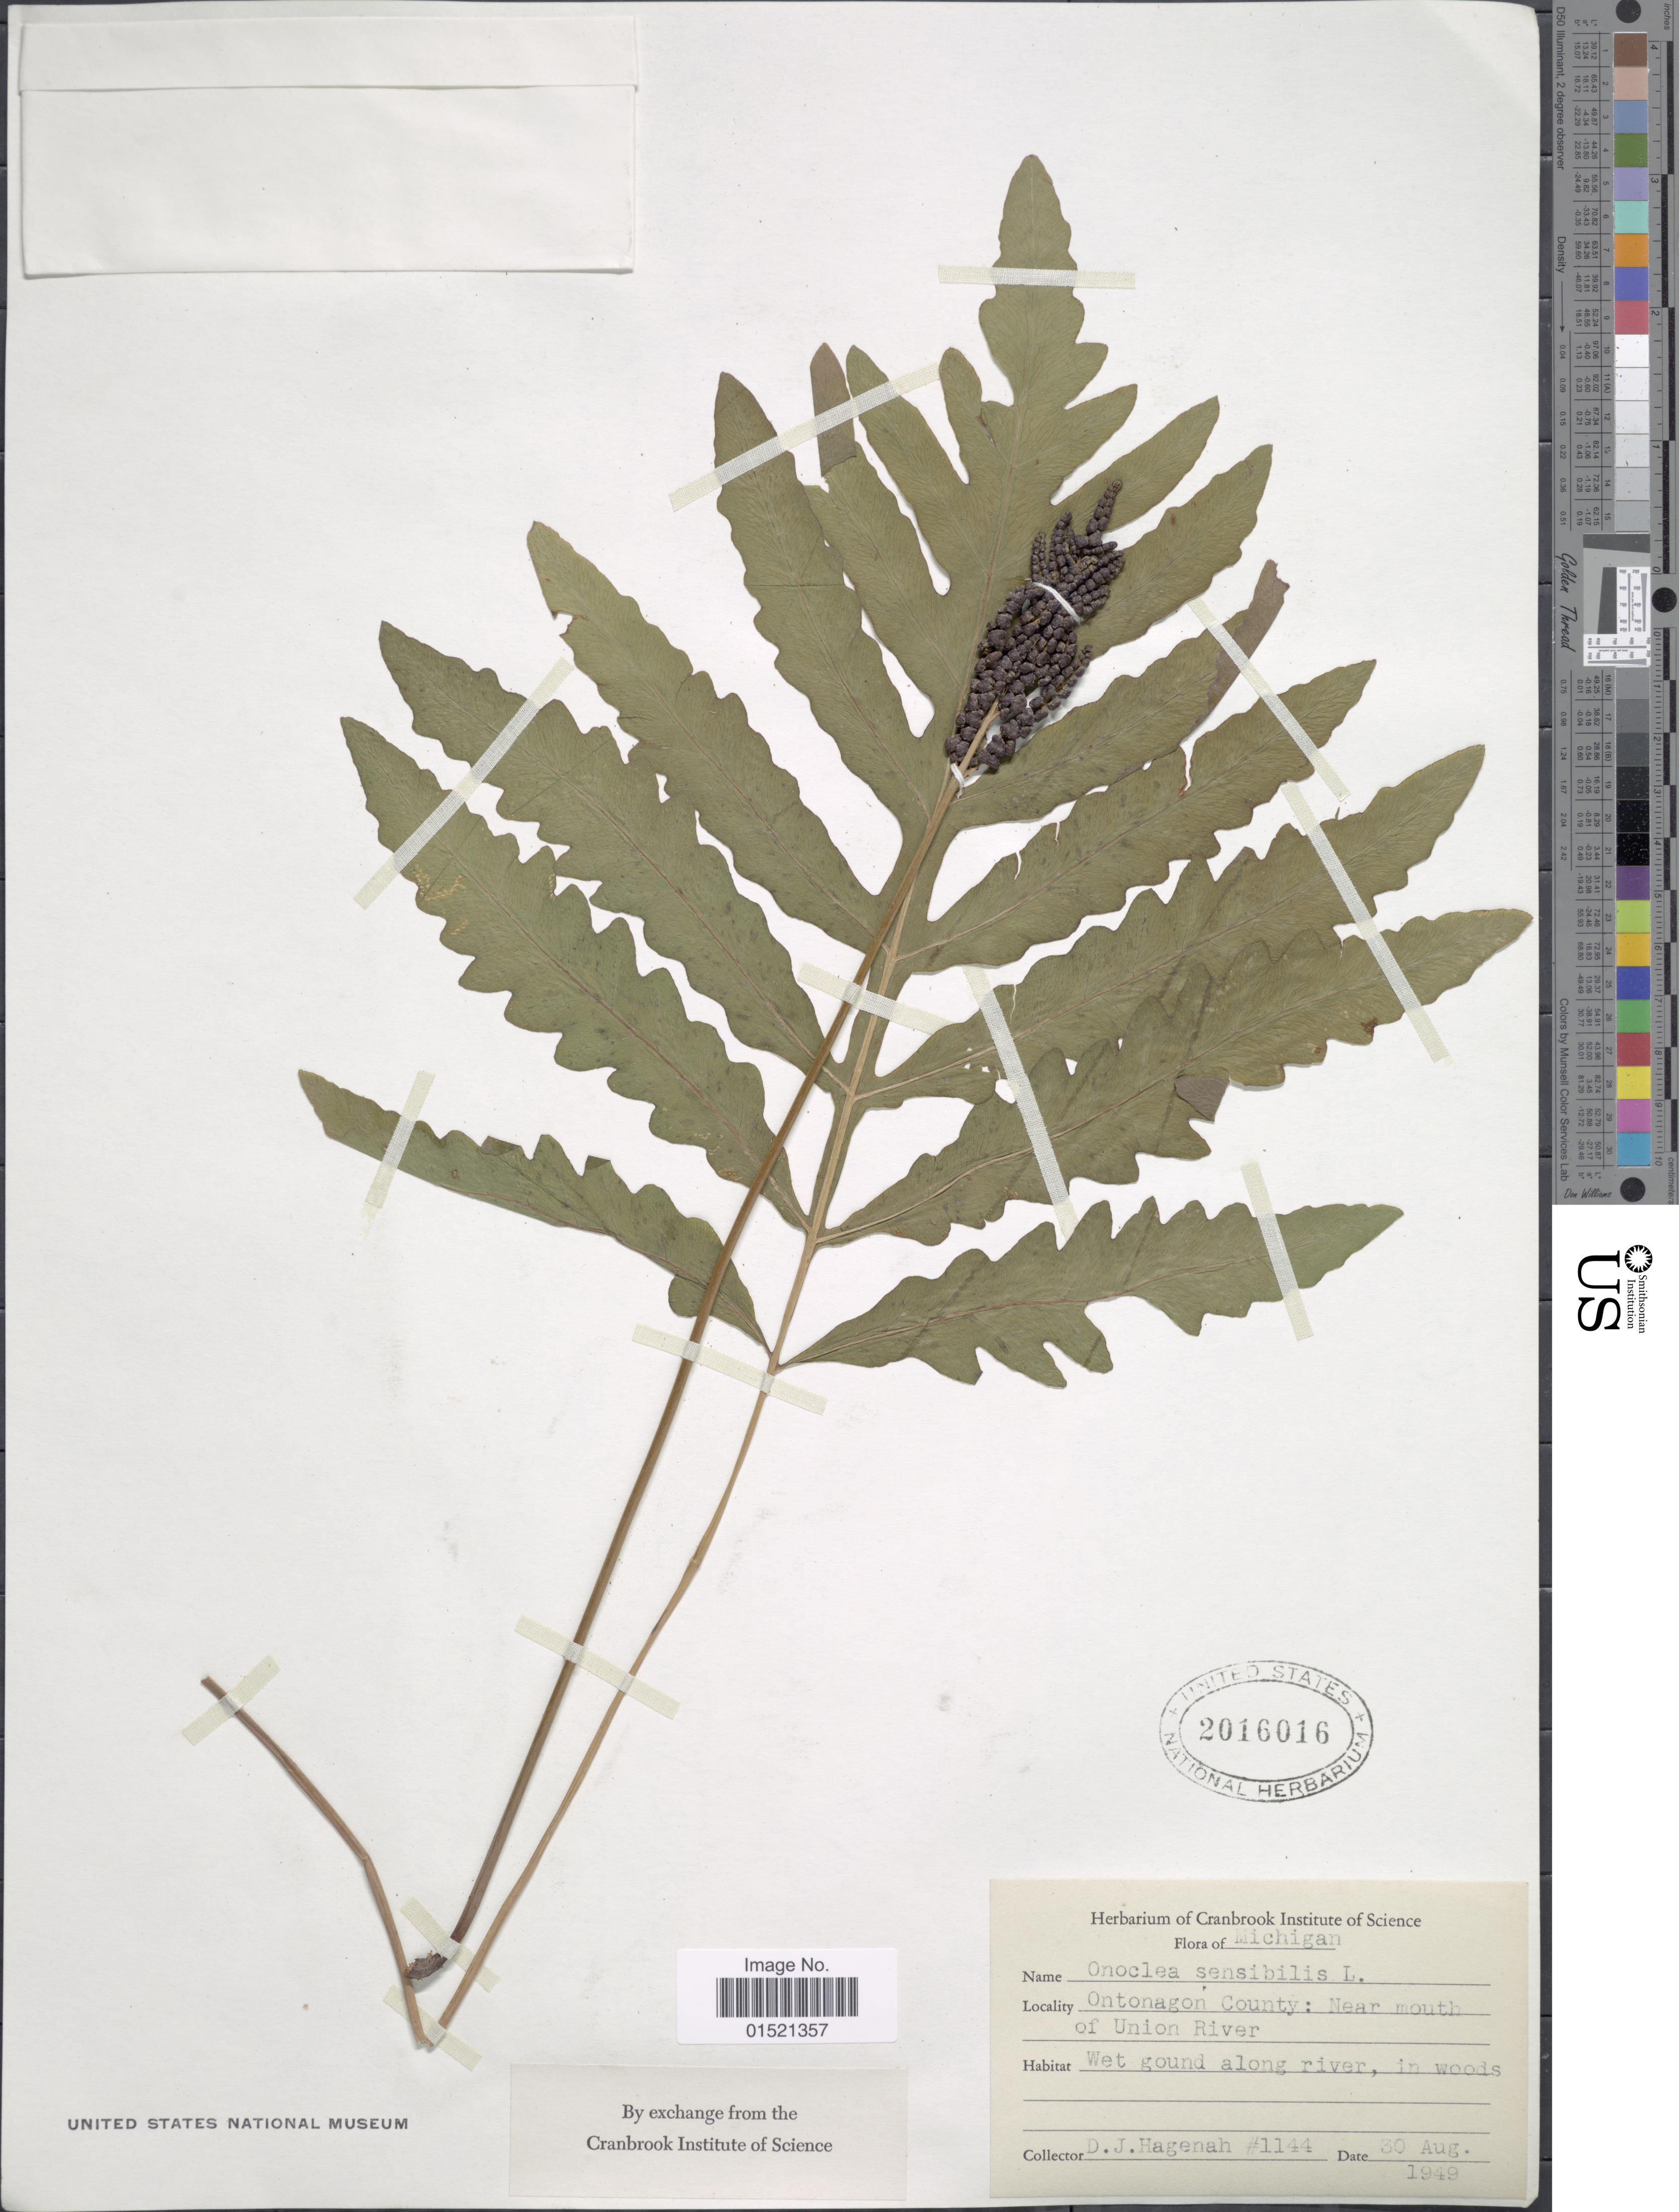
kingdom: Plantae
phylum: Tracheophyta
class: Polypodiopsida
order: Polypodiales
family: Onocleaceae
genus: Onoclea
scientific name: Onoclea sensibilis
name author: L.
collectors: D. Hagenah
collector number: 1144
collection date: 1949-08-30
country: United States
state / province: Michigan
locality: Ontonagon County: Near mouth of Union River. Wet ground along river, in woods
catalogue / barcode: US 2016016